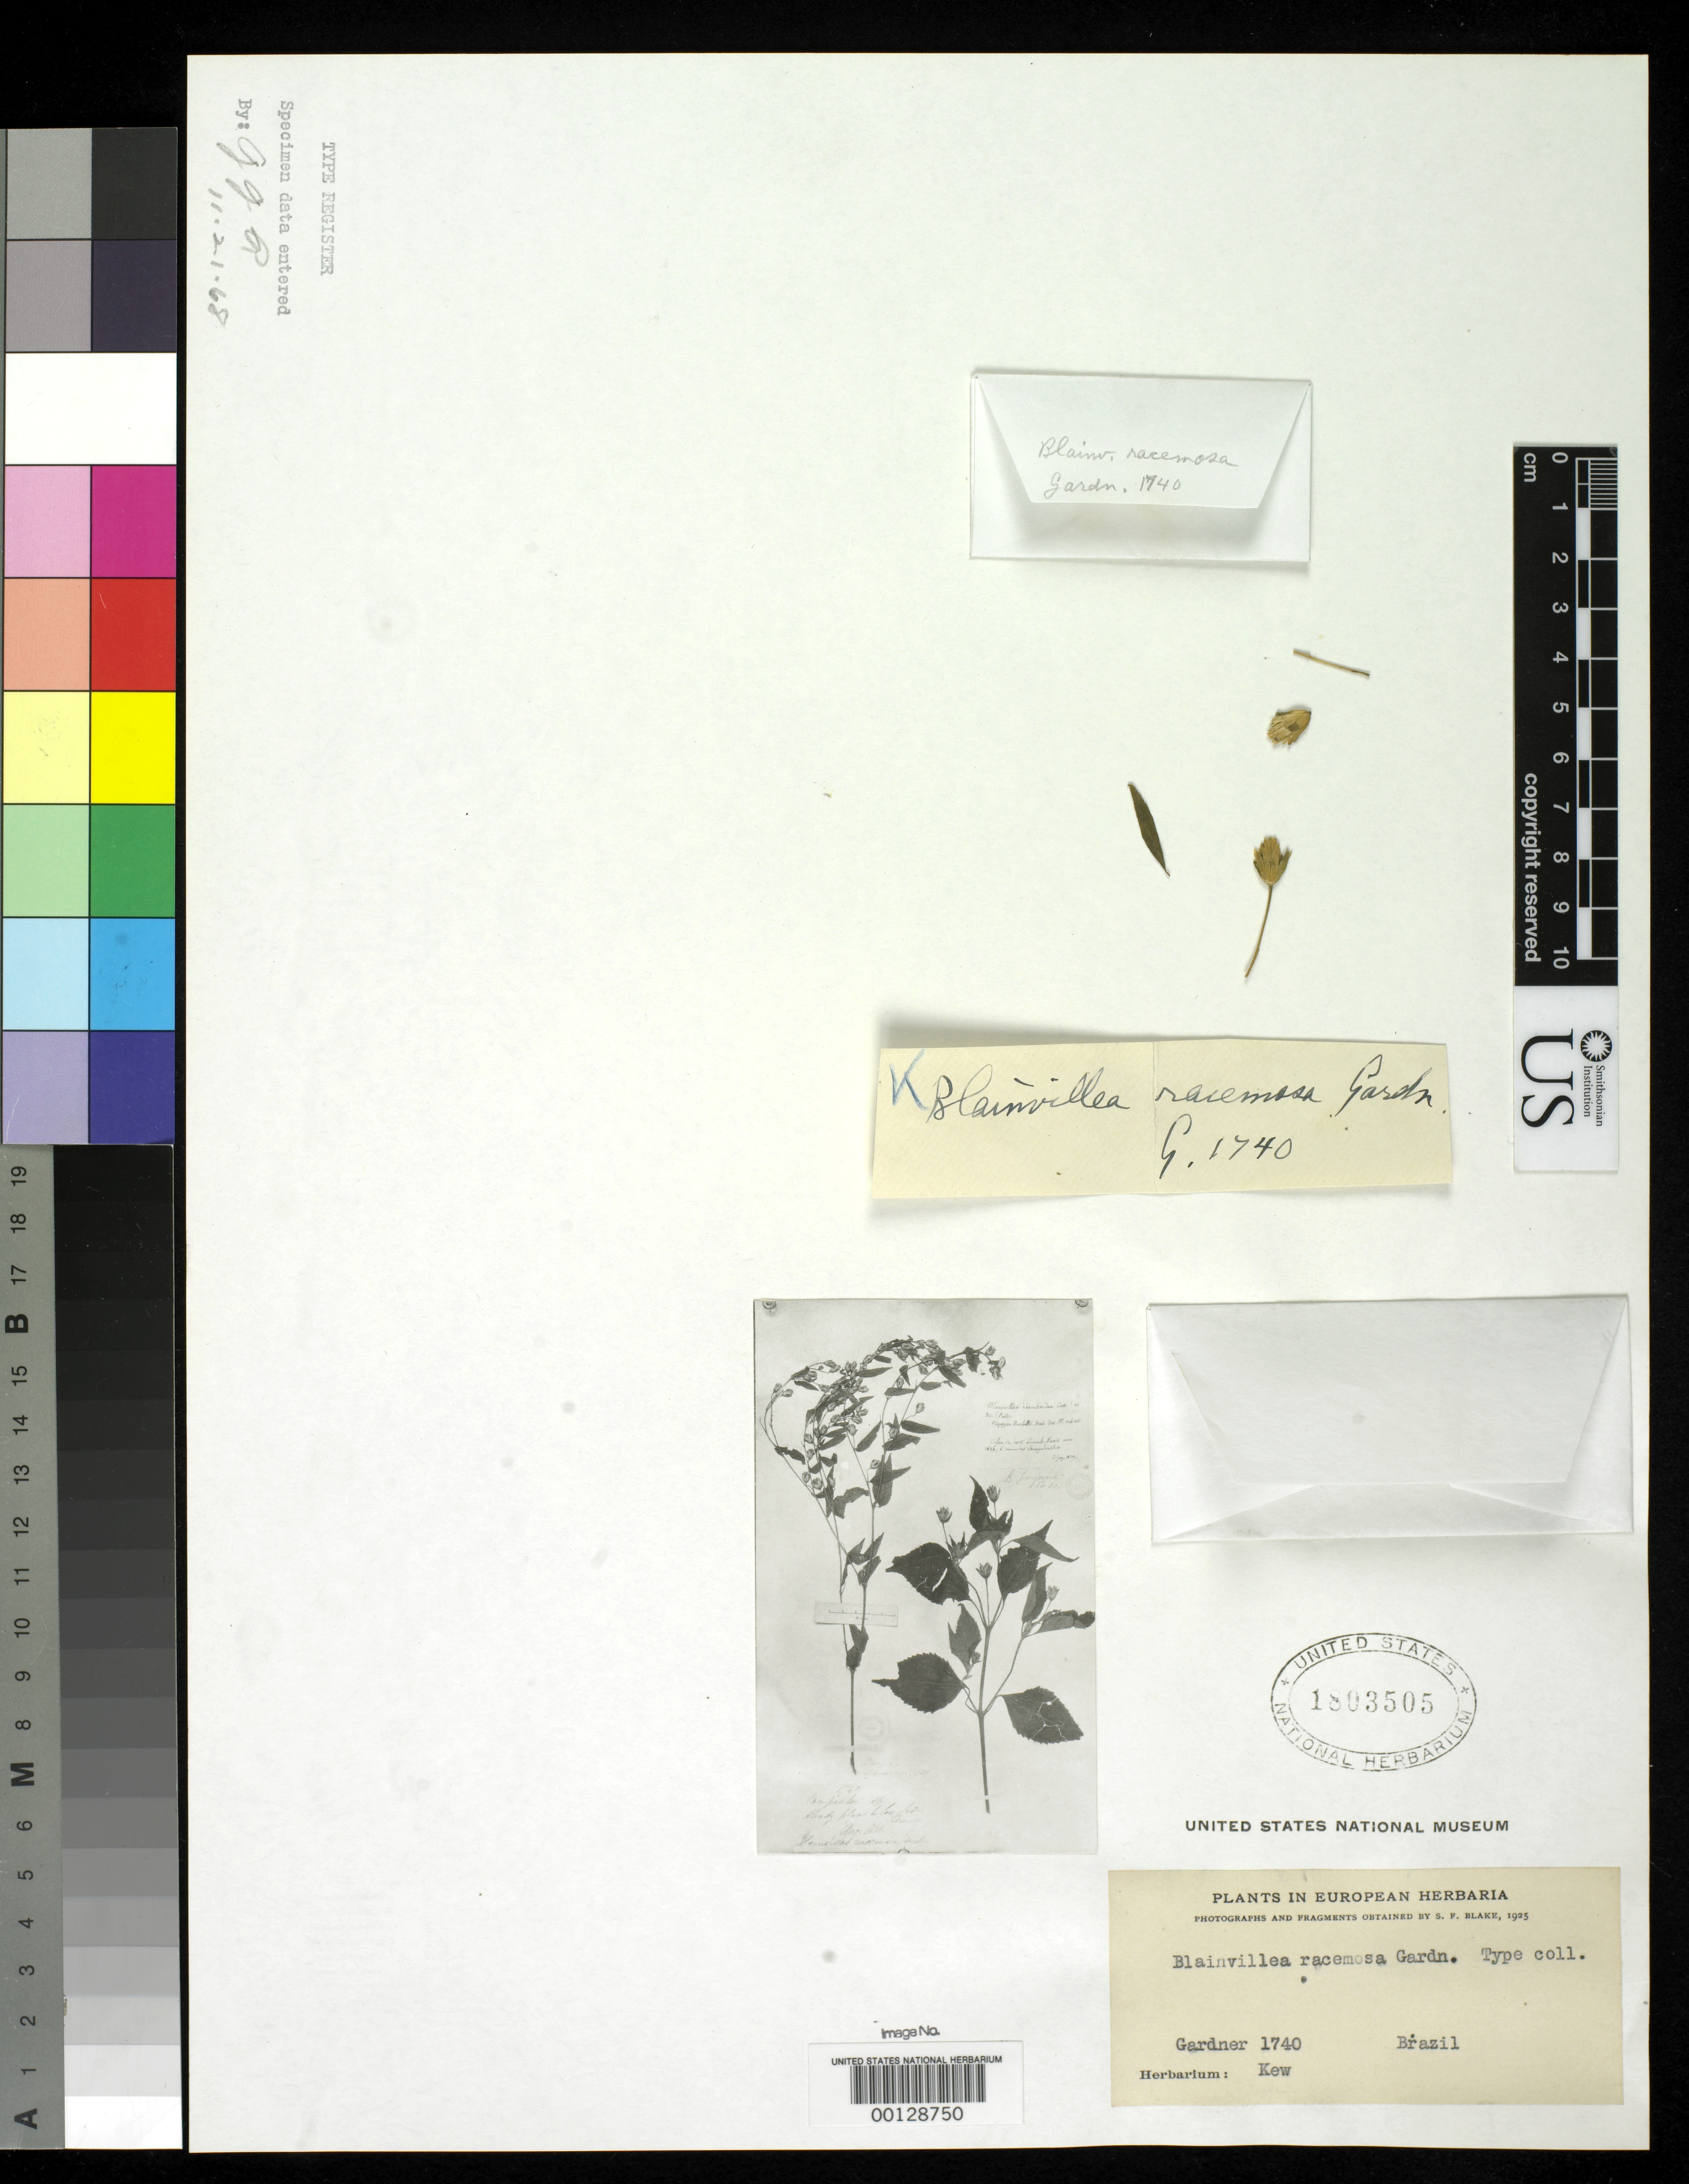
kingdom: Plantae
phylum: Tracheophyta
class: Magnoliopsida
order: Asterales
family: Asteraceae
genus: Blainvillea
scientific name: Blainvillea racemosa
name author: Gardner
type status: Type Fragment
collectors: G. Gardner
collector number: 1740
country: Brazil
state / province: Minas Gerais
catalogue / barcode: US 1803505